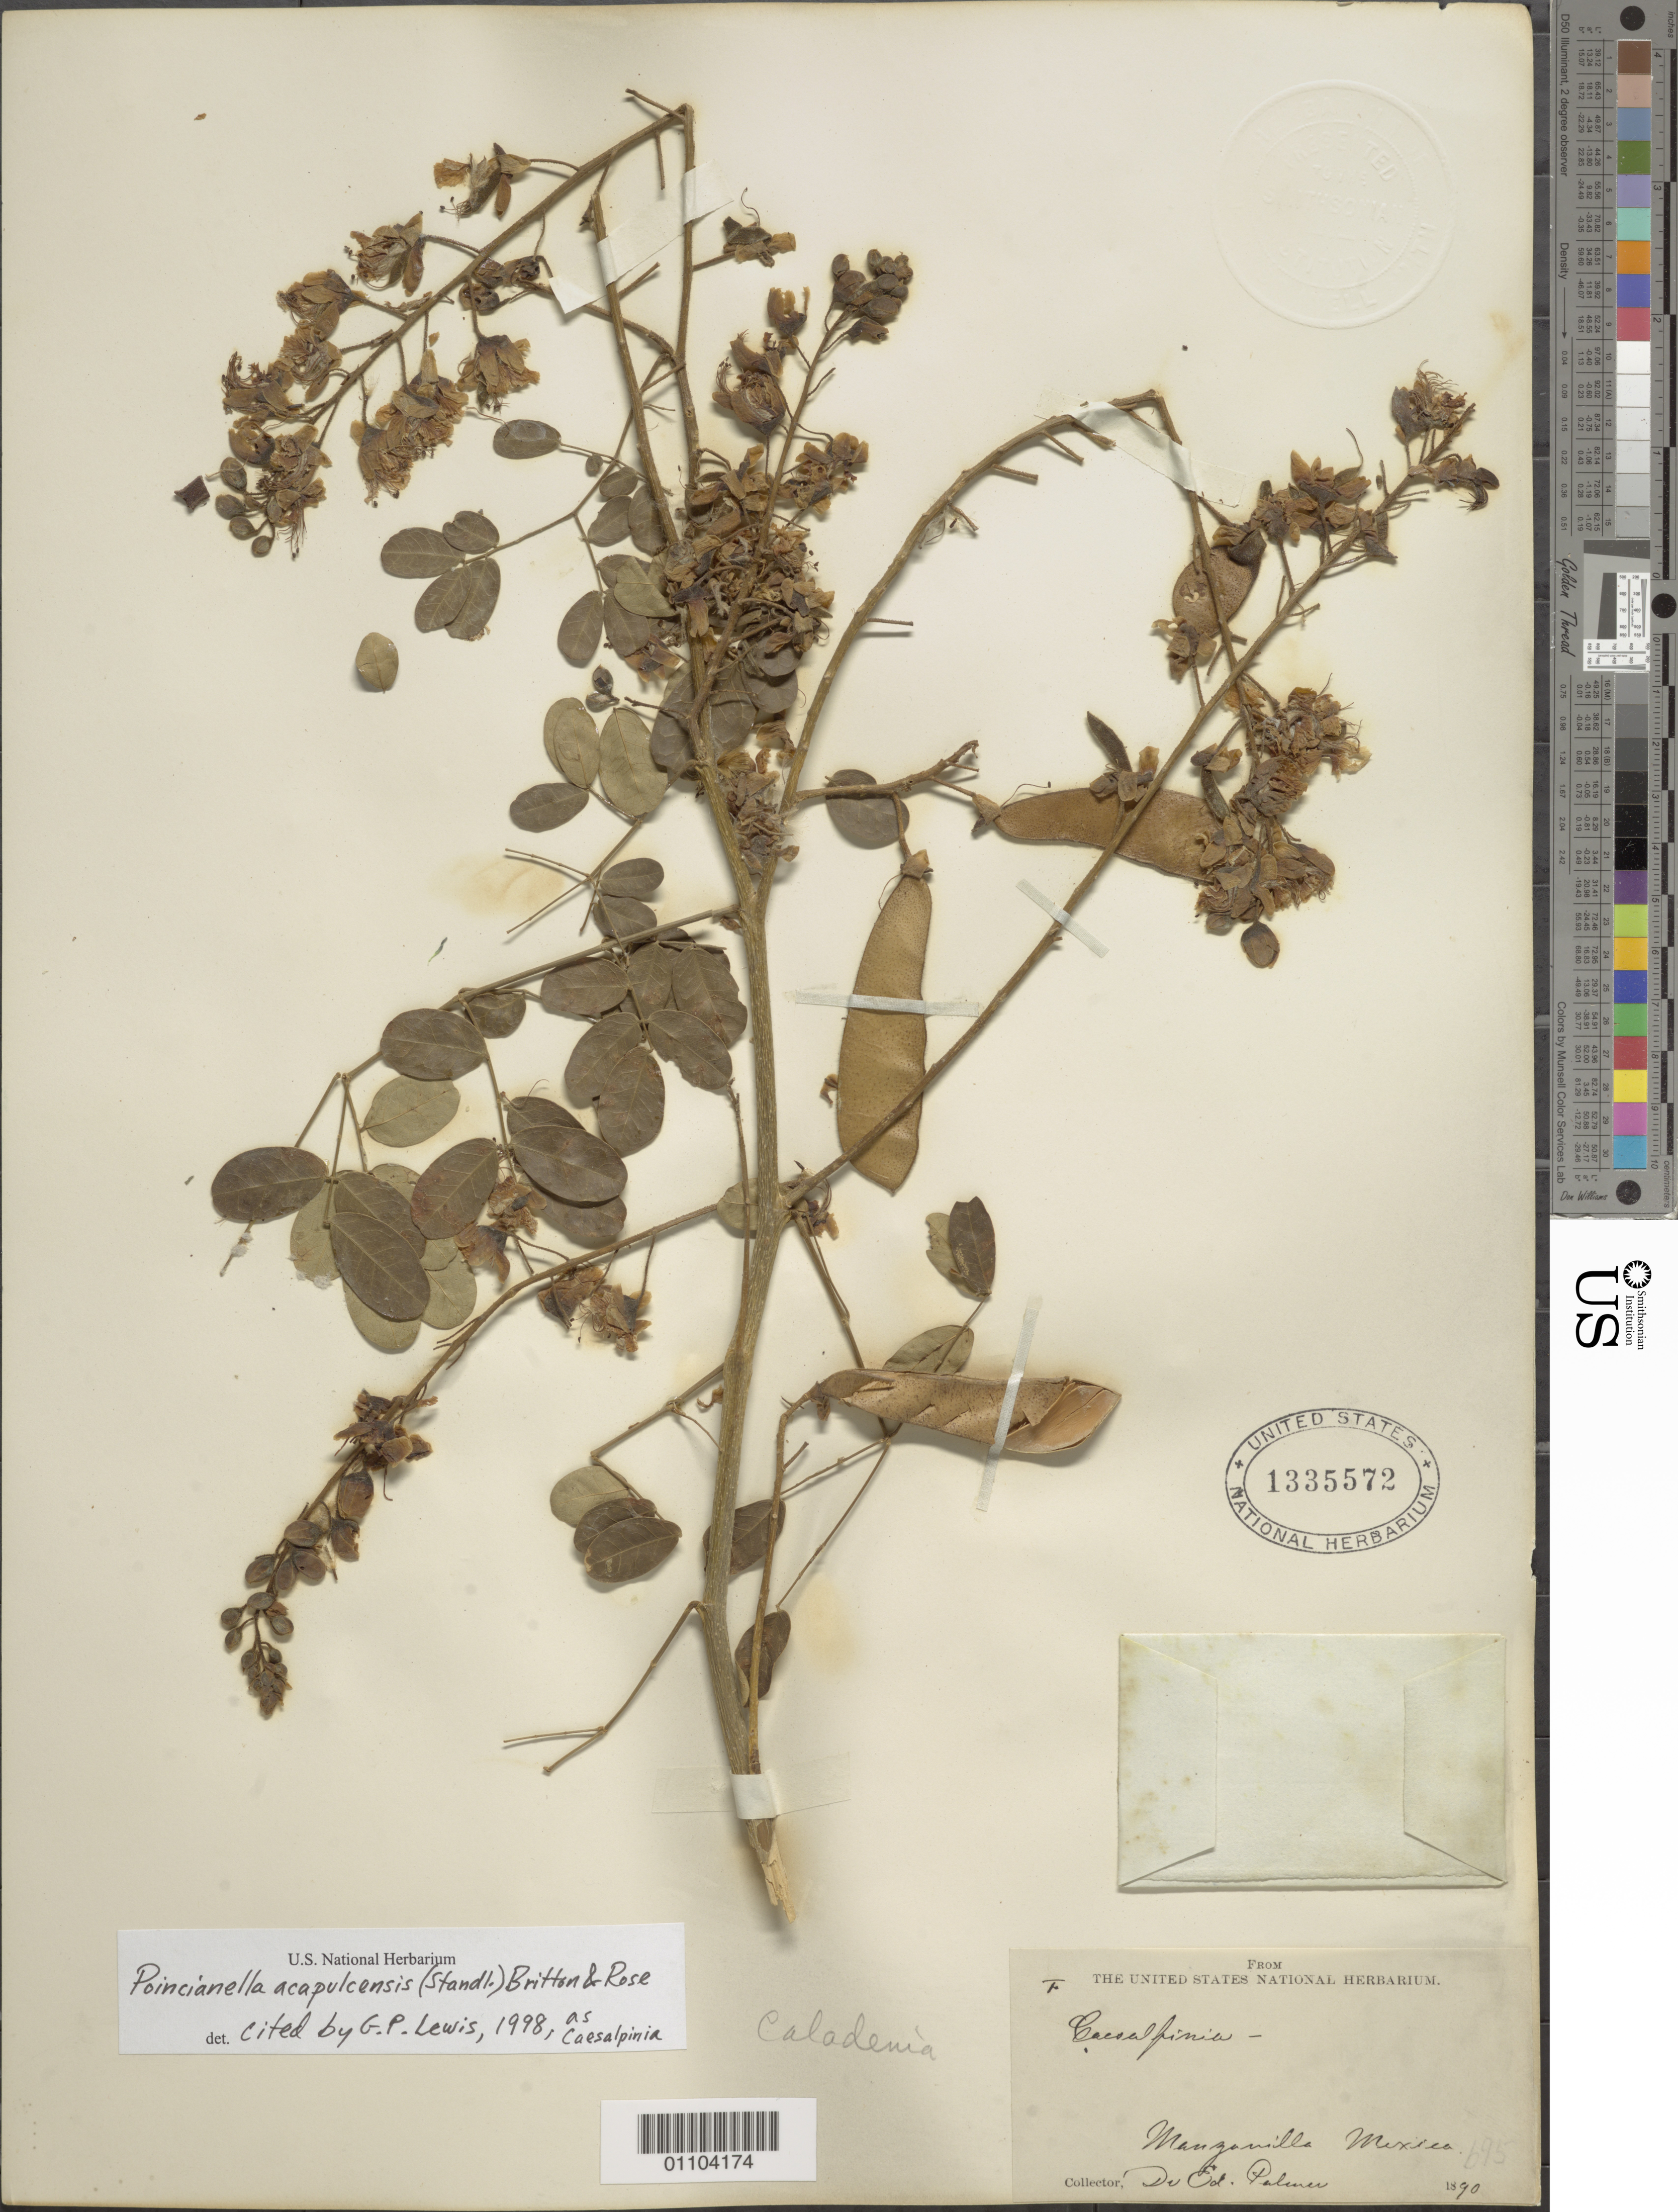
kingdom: Plantae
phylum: Tracheophyta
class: Magnoliopsida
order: Fabales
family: Fabaceae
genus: Erythrostemon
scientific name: Erythrostemon acapulcensis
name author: (Standl.) Gagnon & G.P. Lewis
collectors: E. Palmer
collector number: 695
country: Mexico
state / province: Nayarit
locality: Manzanillo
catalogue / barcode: US 1335572